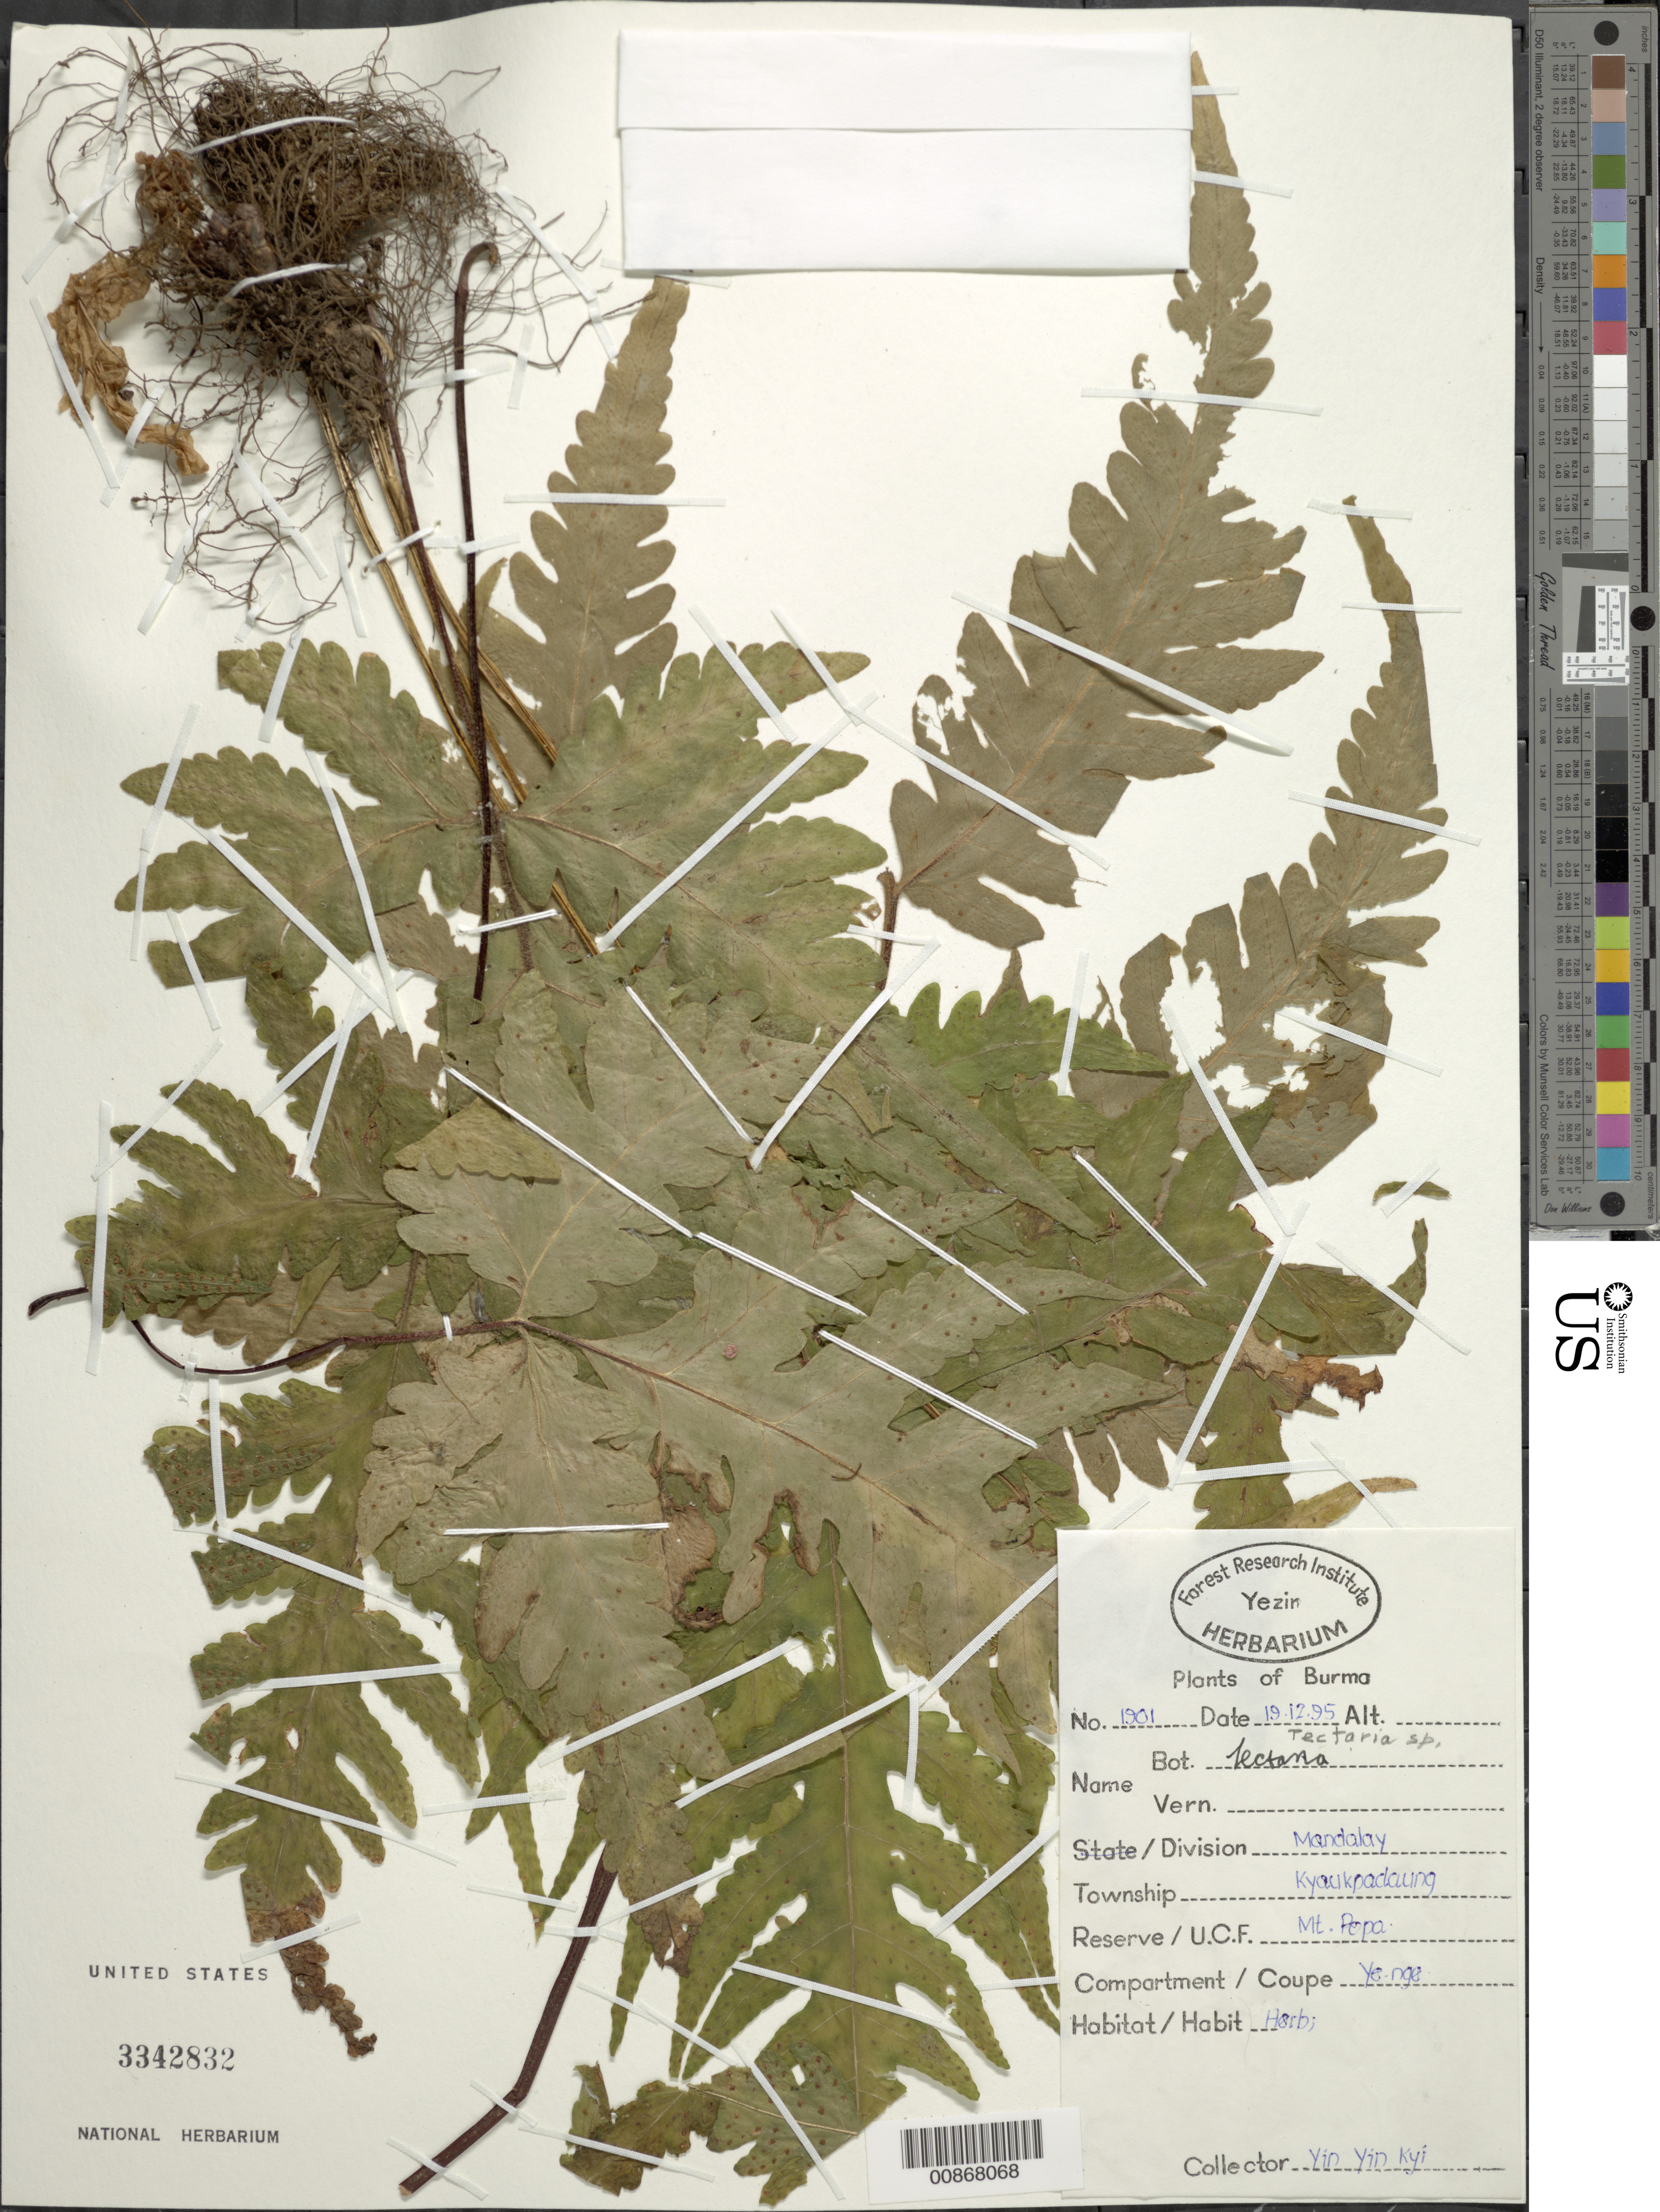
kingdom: Plantae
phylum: Tracheophyta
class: Polypodiopsida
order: Polypodiales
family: Tectariaceae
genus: Tectaria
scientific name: Tectaria sp.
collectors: Yin Yin Kyi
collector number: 1901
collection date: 1995-12-19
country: Myanmar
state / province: Mandalay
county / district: Kyaukpadaung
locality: Mt. Popa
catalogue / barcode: US 3342832